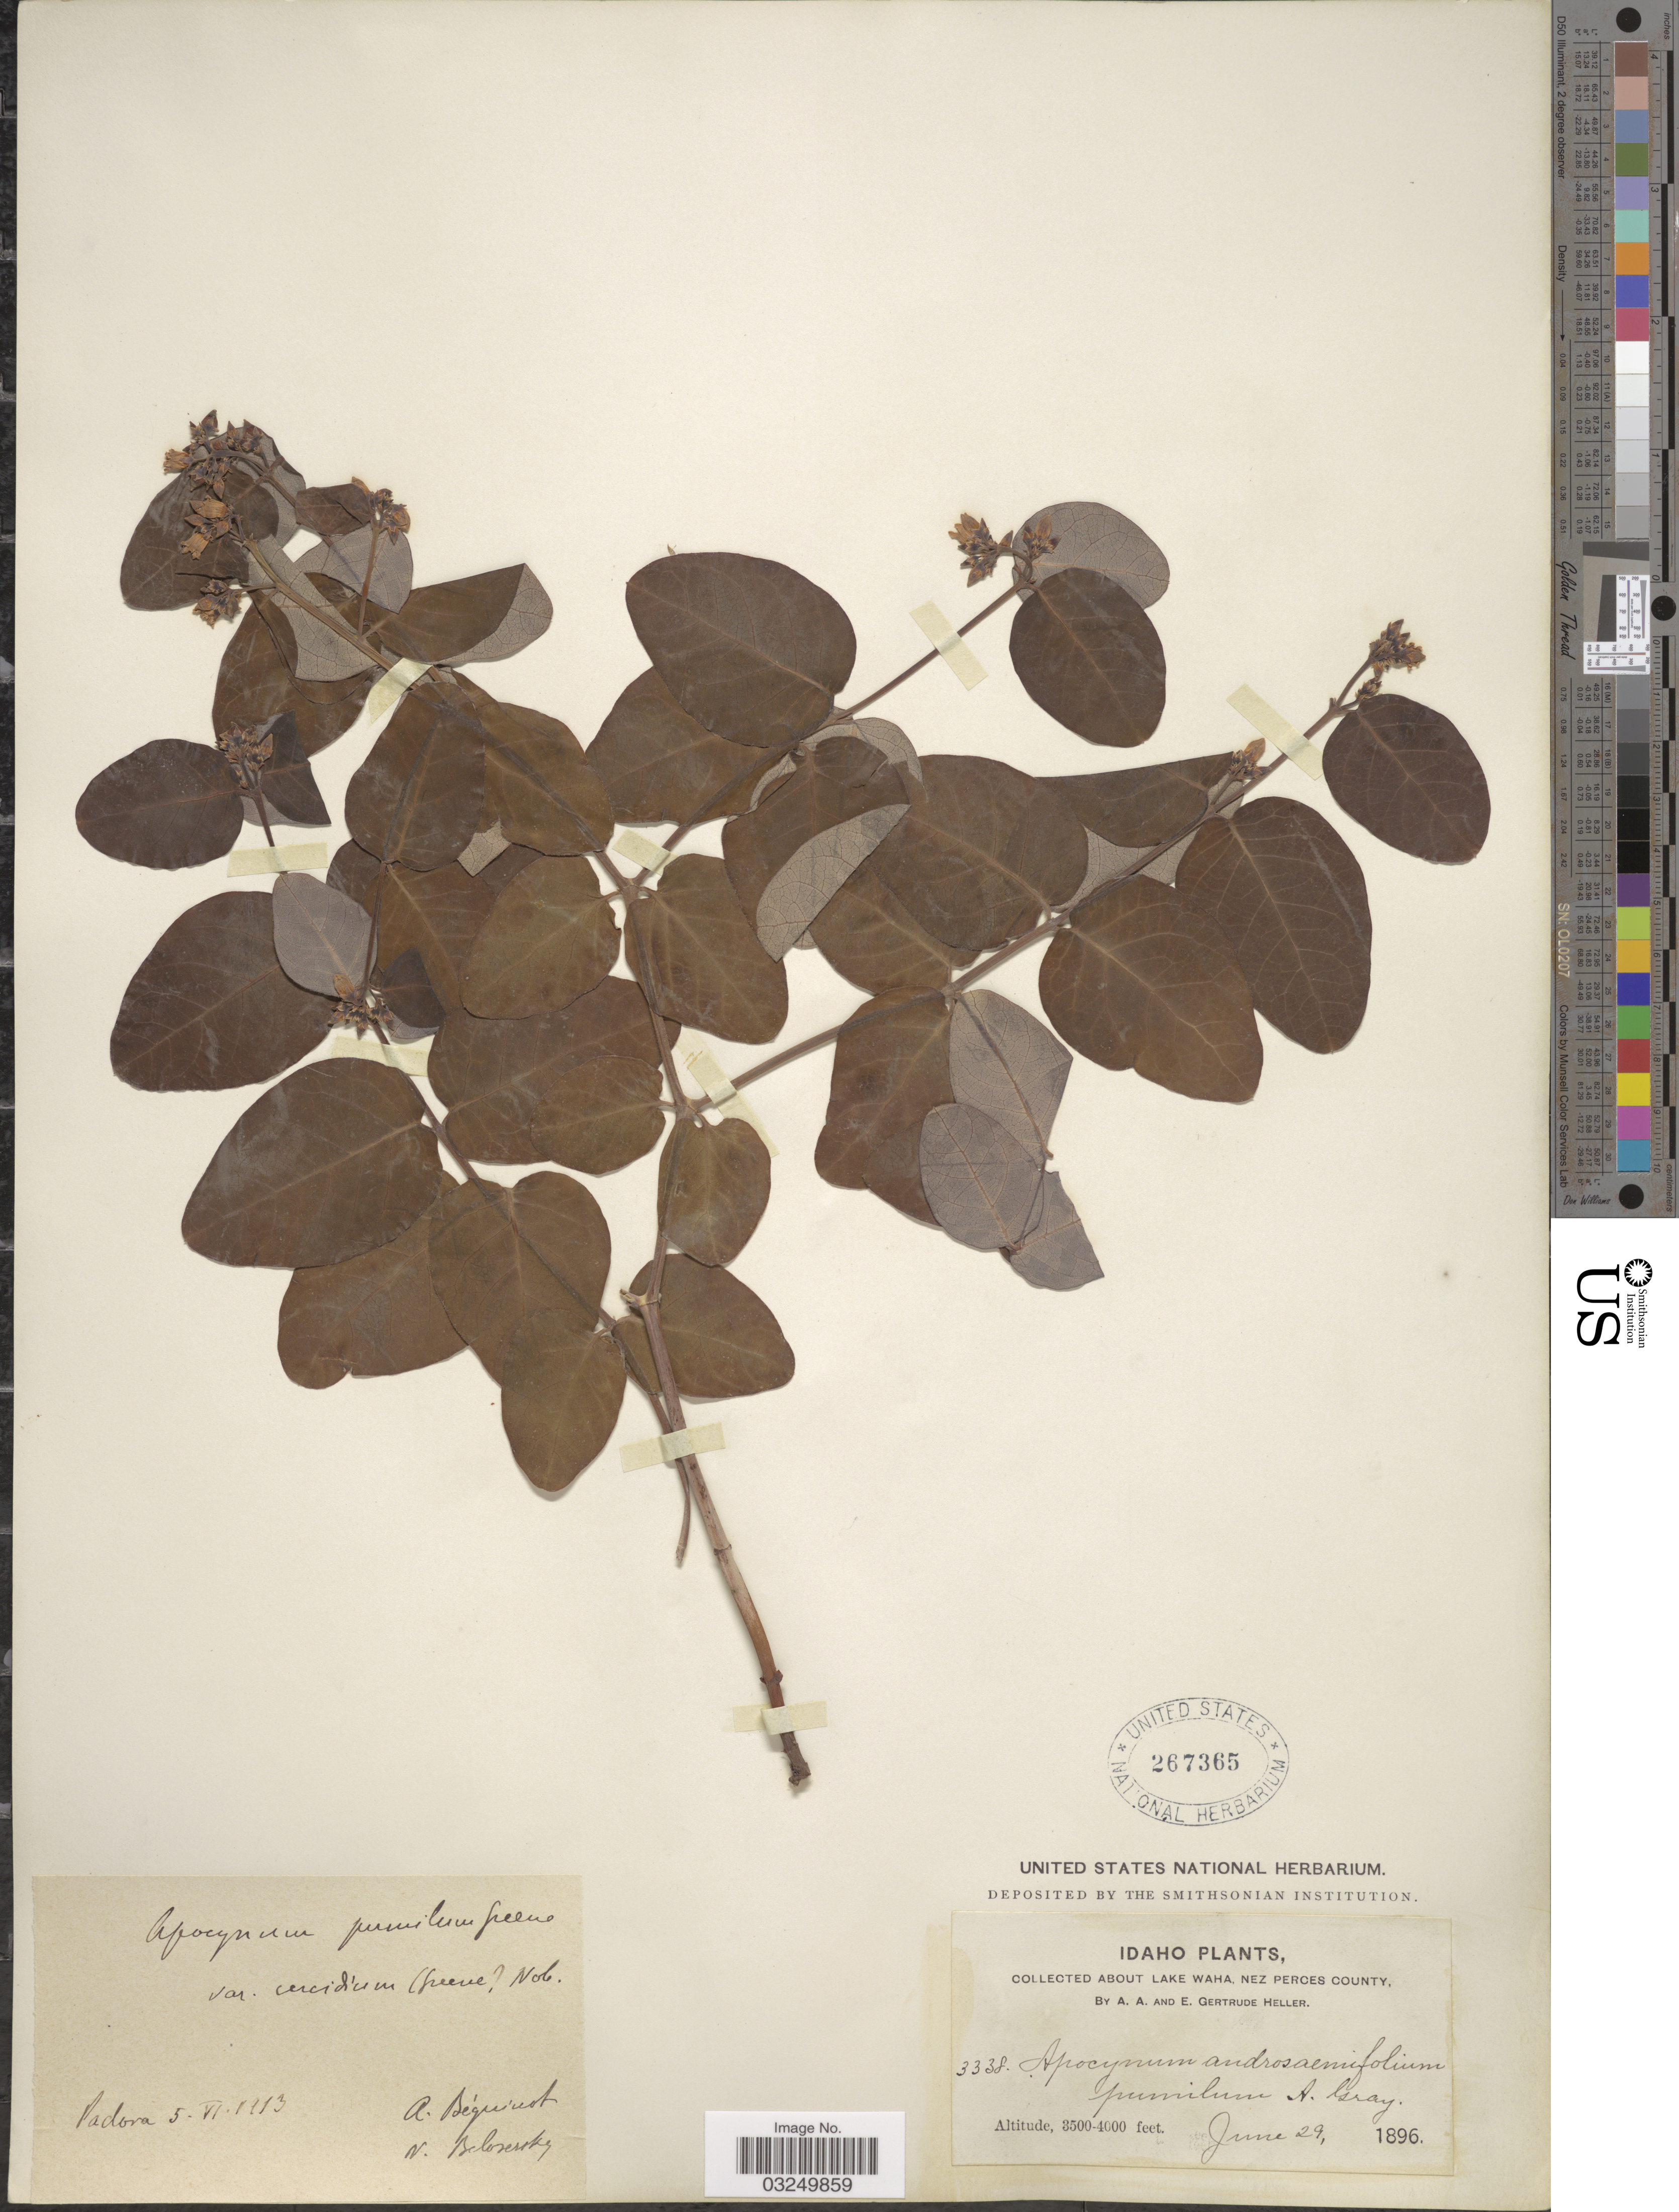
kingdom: Plantae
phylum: Tracheophyta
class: Magnoliopsida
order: Gentianales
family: Apocynaceae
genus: Apocynum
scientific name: Apocynum cercidium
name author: Greene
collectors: A. A. Heller & E. G. Heller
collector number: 3328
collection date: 1896-06-29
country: United States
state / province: Idaho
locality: About Lake Waha, Nez Perces County.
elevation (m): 1067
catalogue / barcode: US 267365